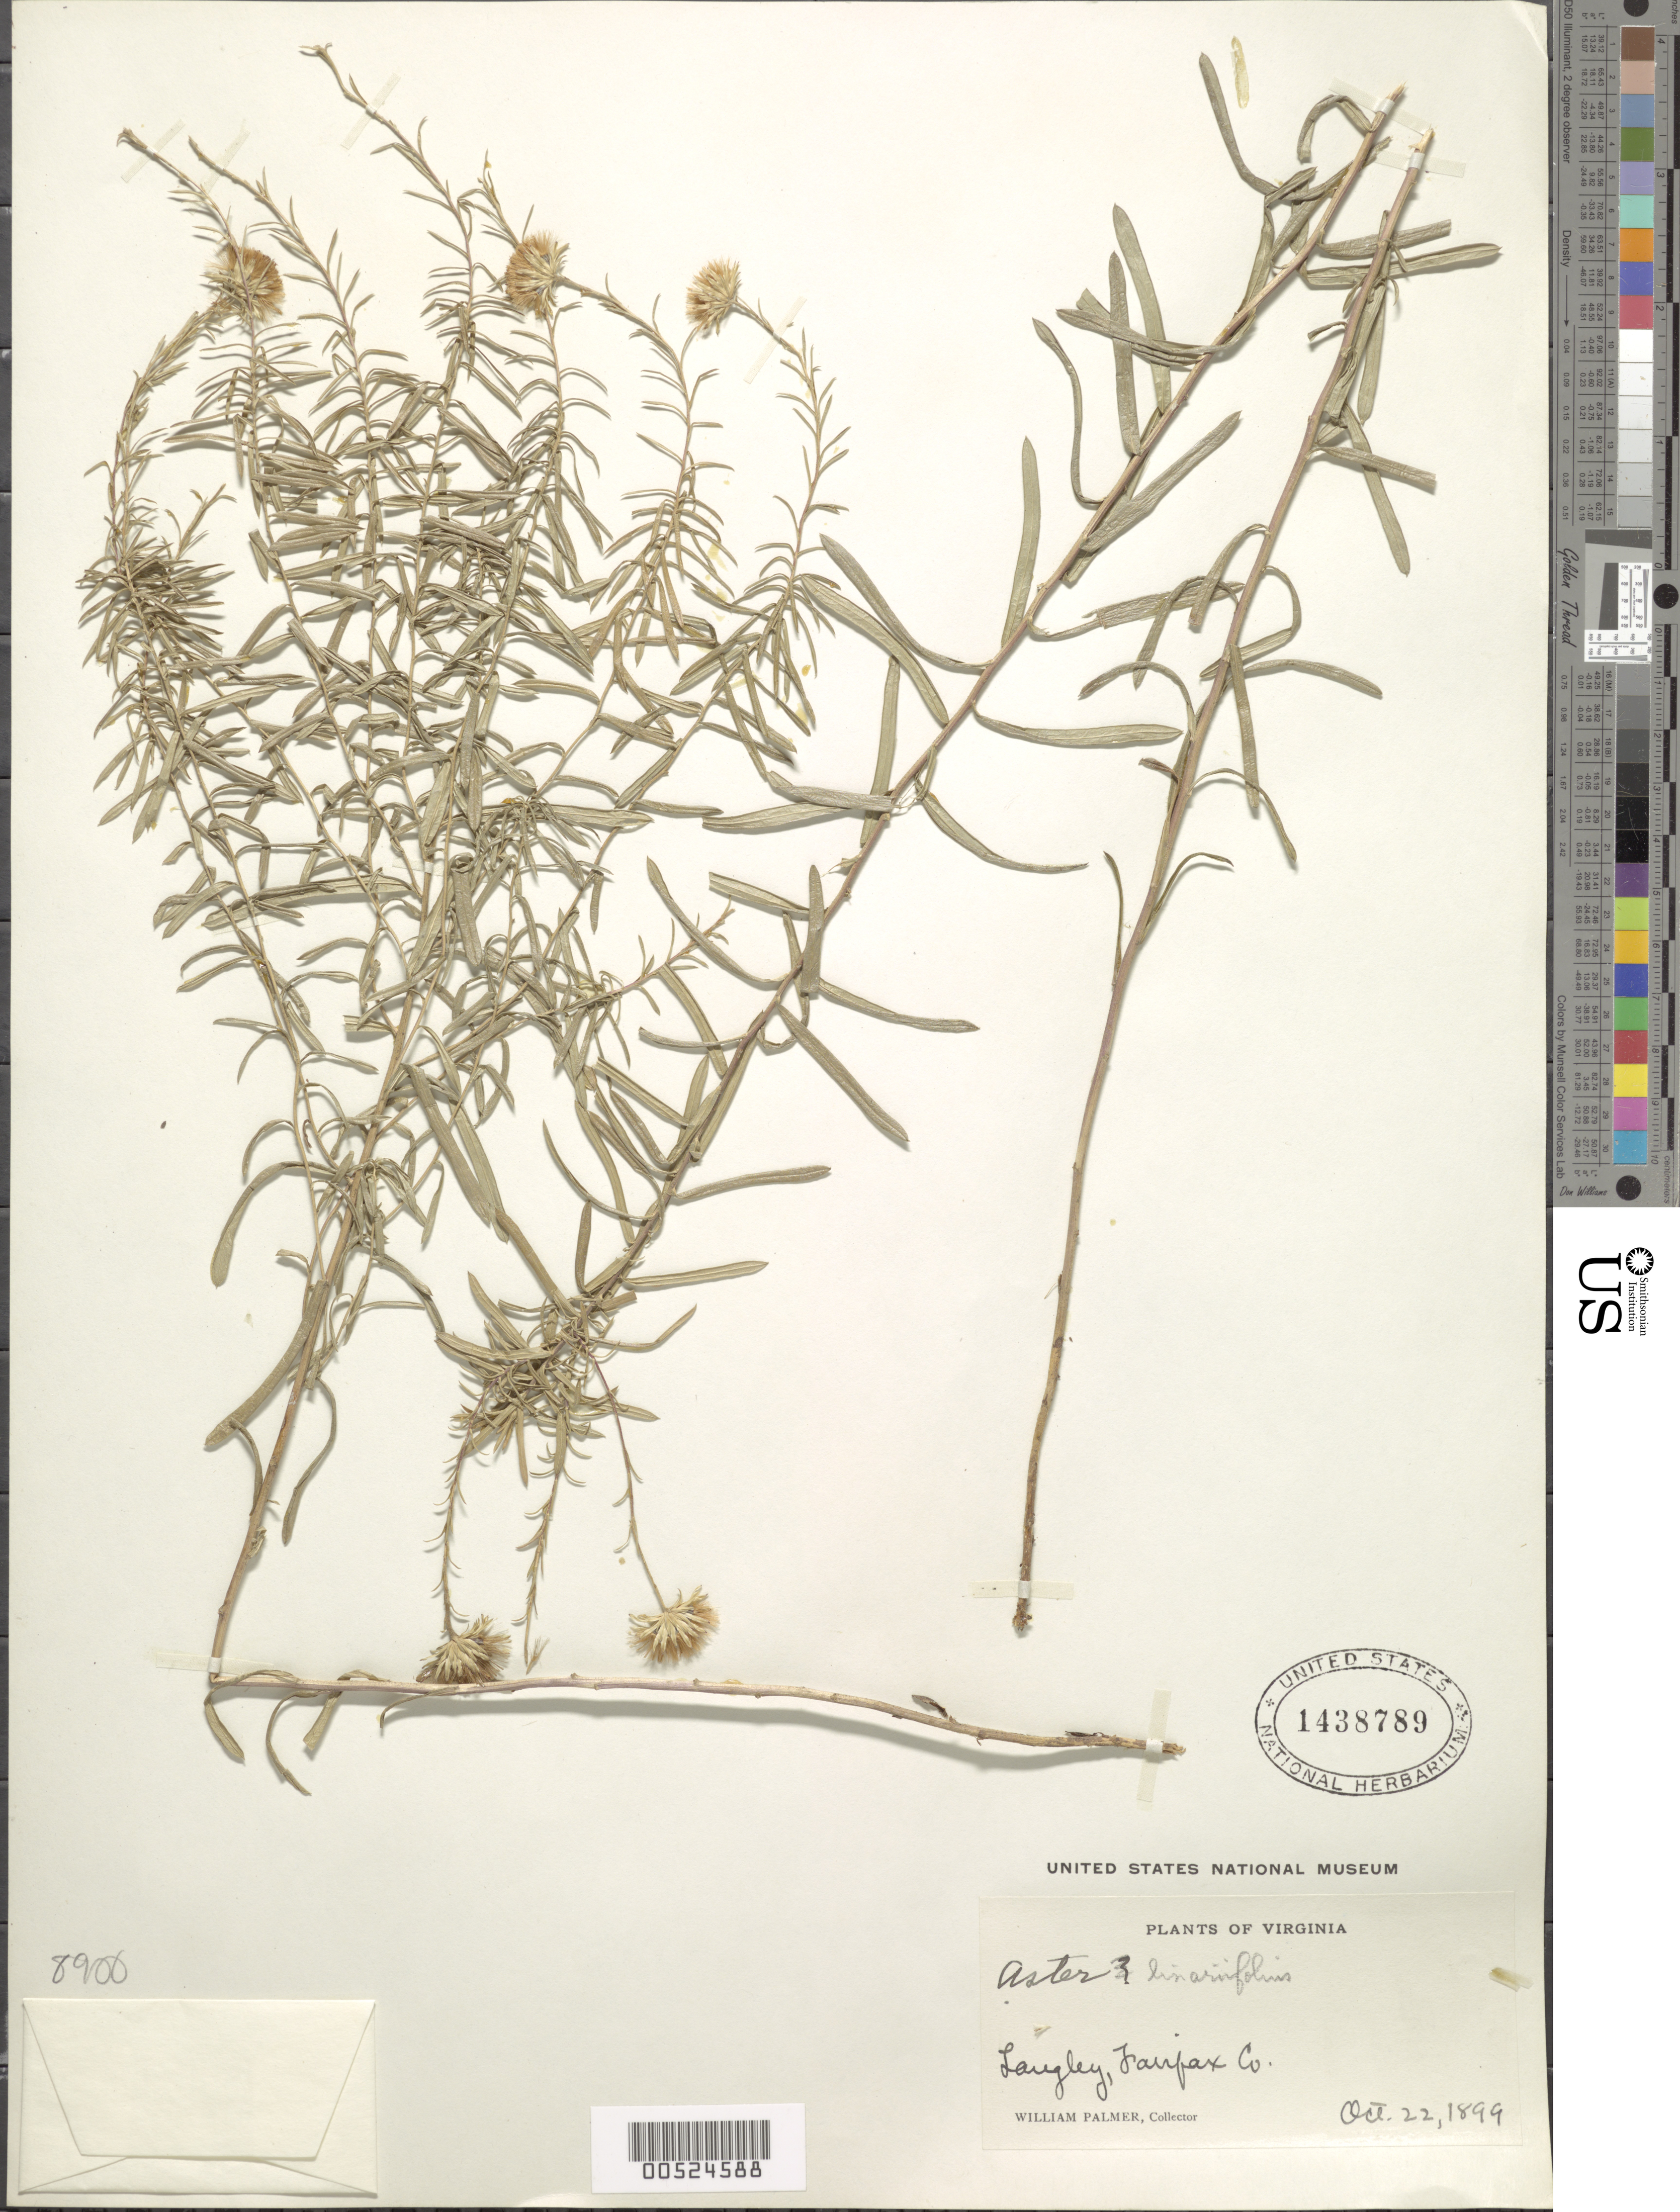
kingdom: Plantae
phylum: Tracheophyta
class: Magnoliopsida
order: Asterales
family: Asteraceae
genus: Ionactis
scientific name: Ionactis linariifolia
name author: (L.) Greene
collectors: W. Palmer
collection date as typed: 22 Oct 1899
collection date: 1899-10-22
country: United States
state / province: Virginia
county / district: Fairfax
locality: Langley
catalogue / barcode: US 1438789